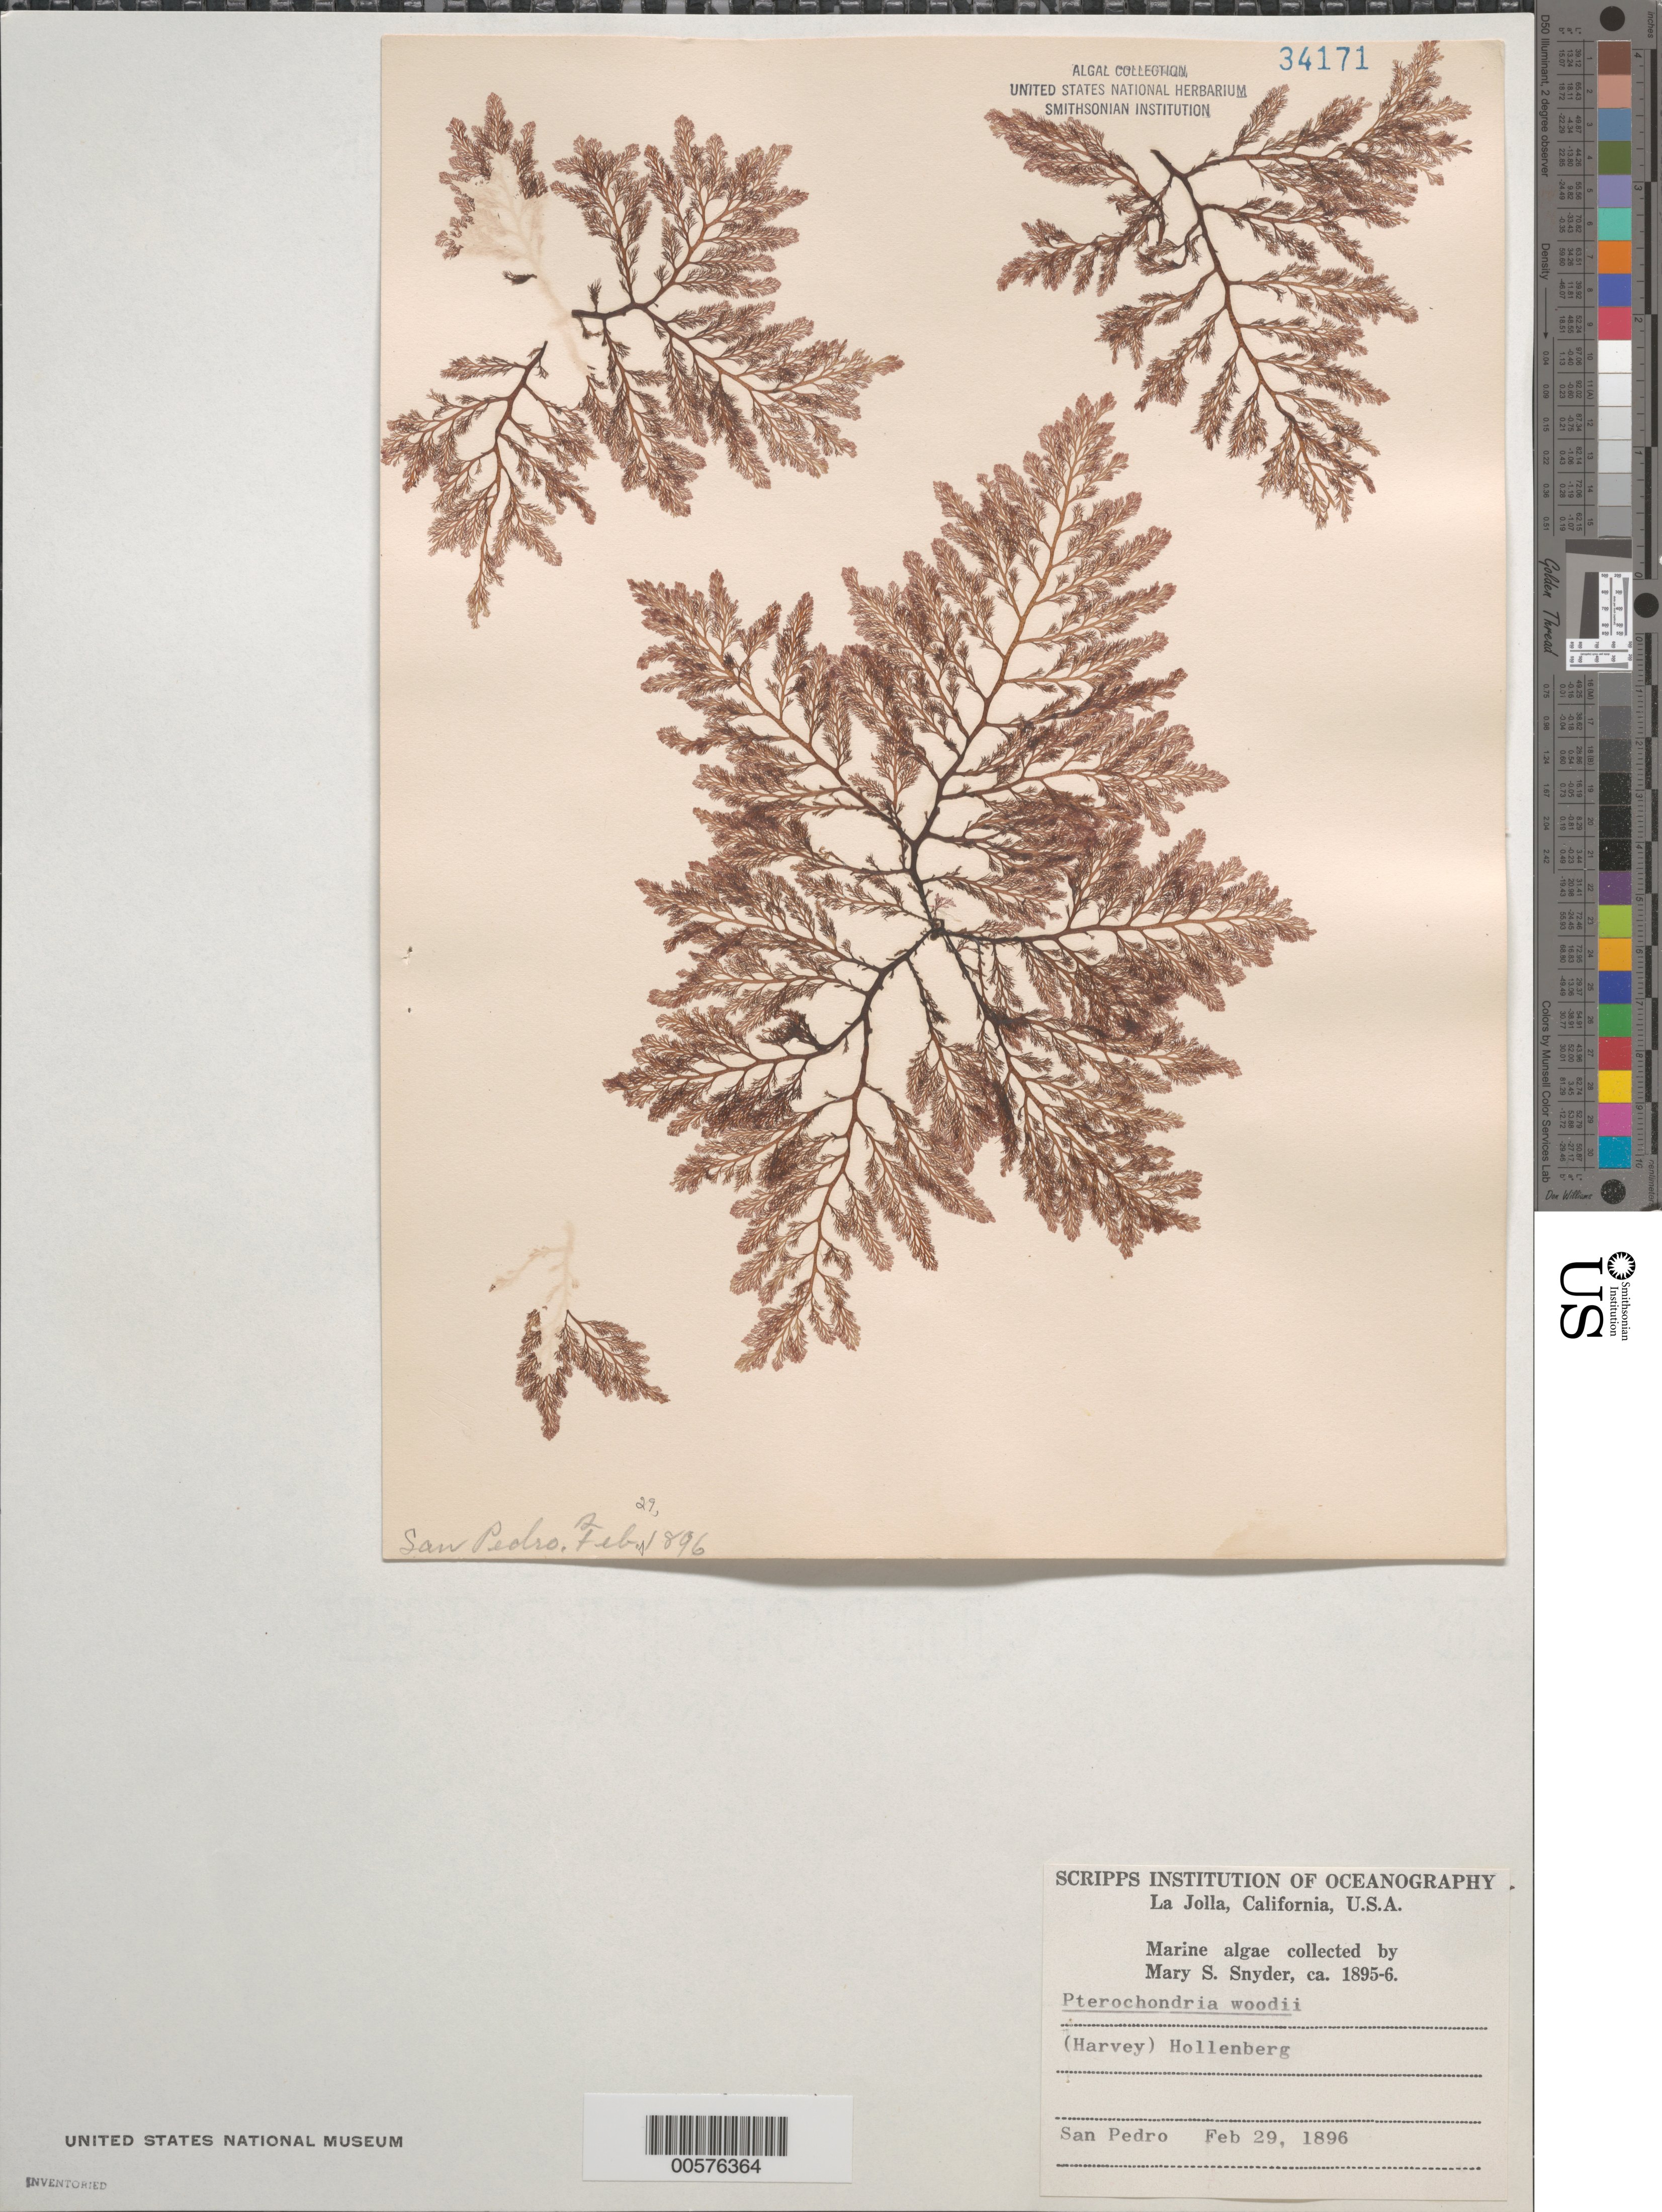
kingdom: Plantae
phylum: Rhodophyta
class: Florideophyceae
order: Ceramiales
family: Rhodomelaceae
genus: Pterochondria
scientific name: Pterochondria woodii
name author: (Harv.) Hollenb.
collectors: M. Snyder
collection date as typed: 29 Feb 1896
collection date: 1896-02-29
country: United States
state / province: California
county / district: Los Angeles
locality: San Pedro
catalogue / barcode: US 34171